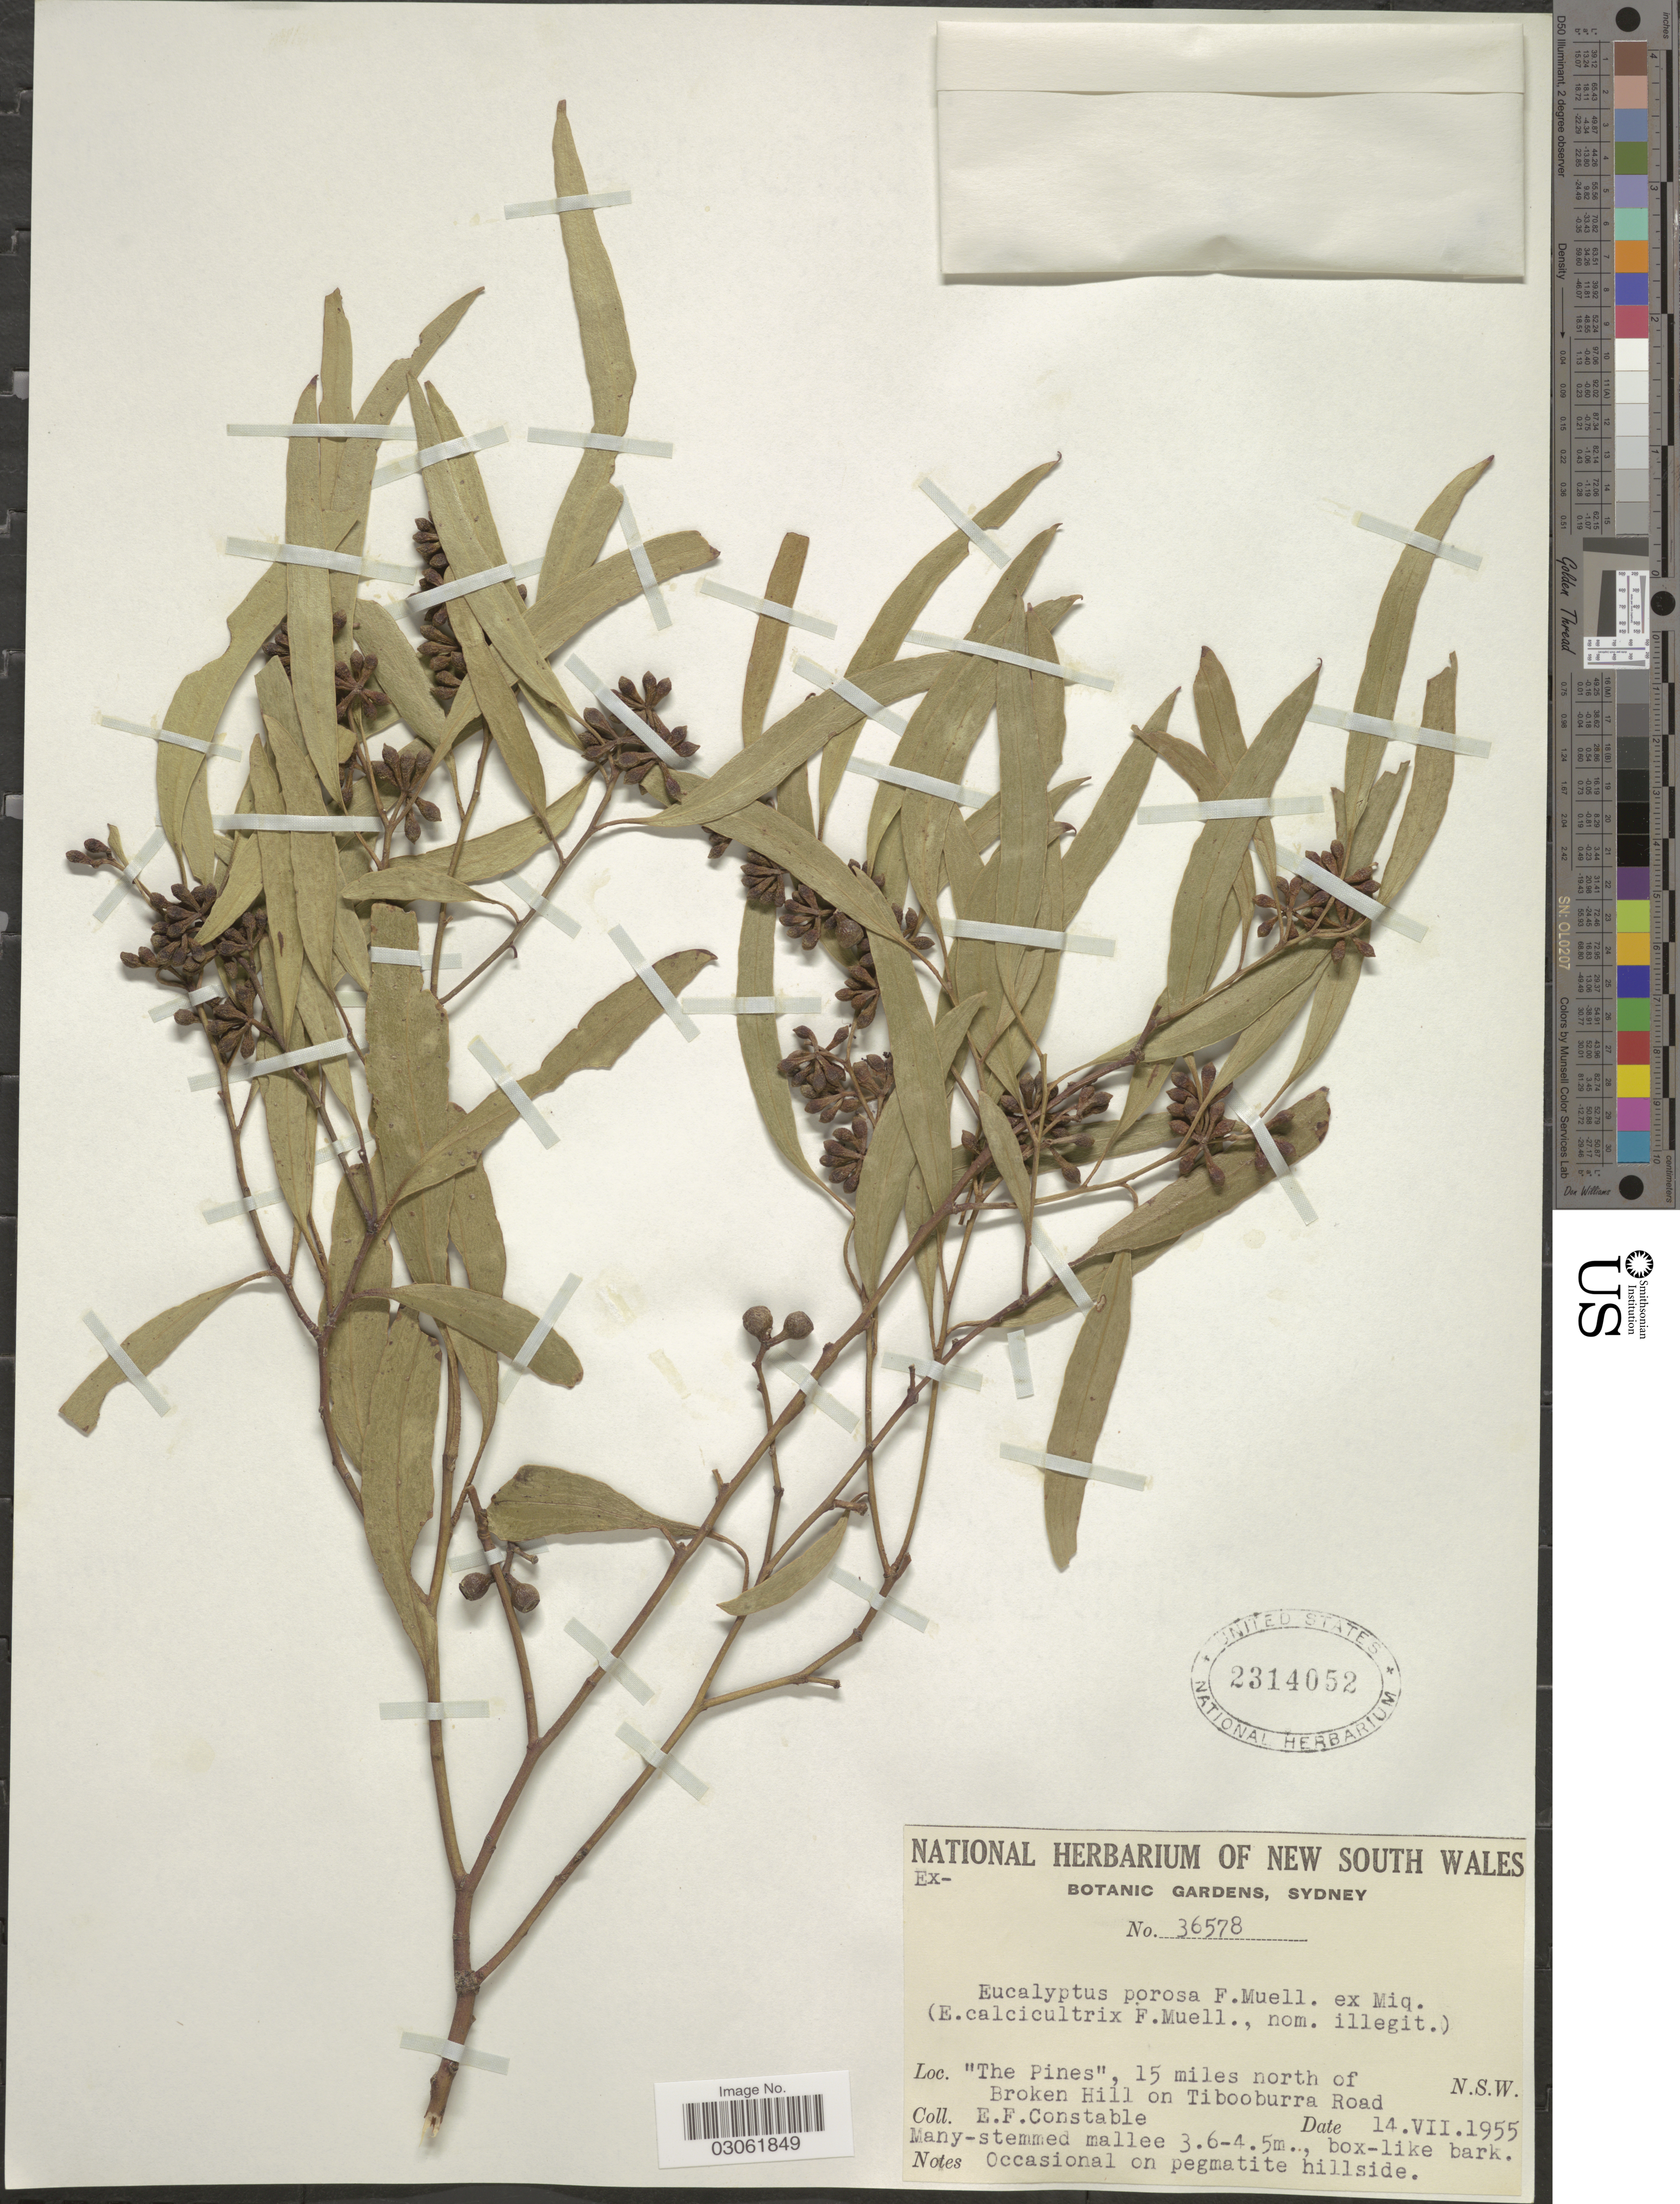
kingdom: Plantae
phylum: Tracheophyta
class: Magnoliopsida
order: Myrtales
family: Myrtaceae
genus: Eucalyptus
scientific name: Eucalyptus porosa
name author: Miq.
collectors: E. F. Constable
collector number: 36578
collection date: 1955-07-14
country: Australia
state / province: New South Wales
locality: The Pines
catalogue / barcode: US 2314052